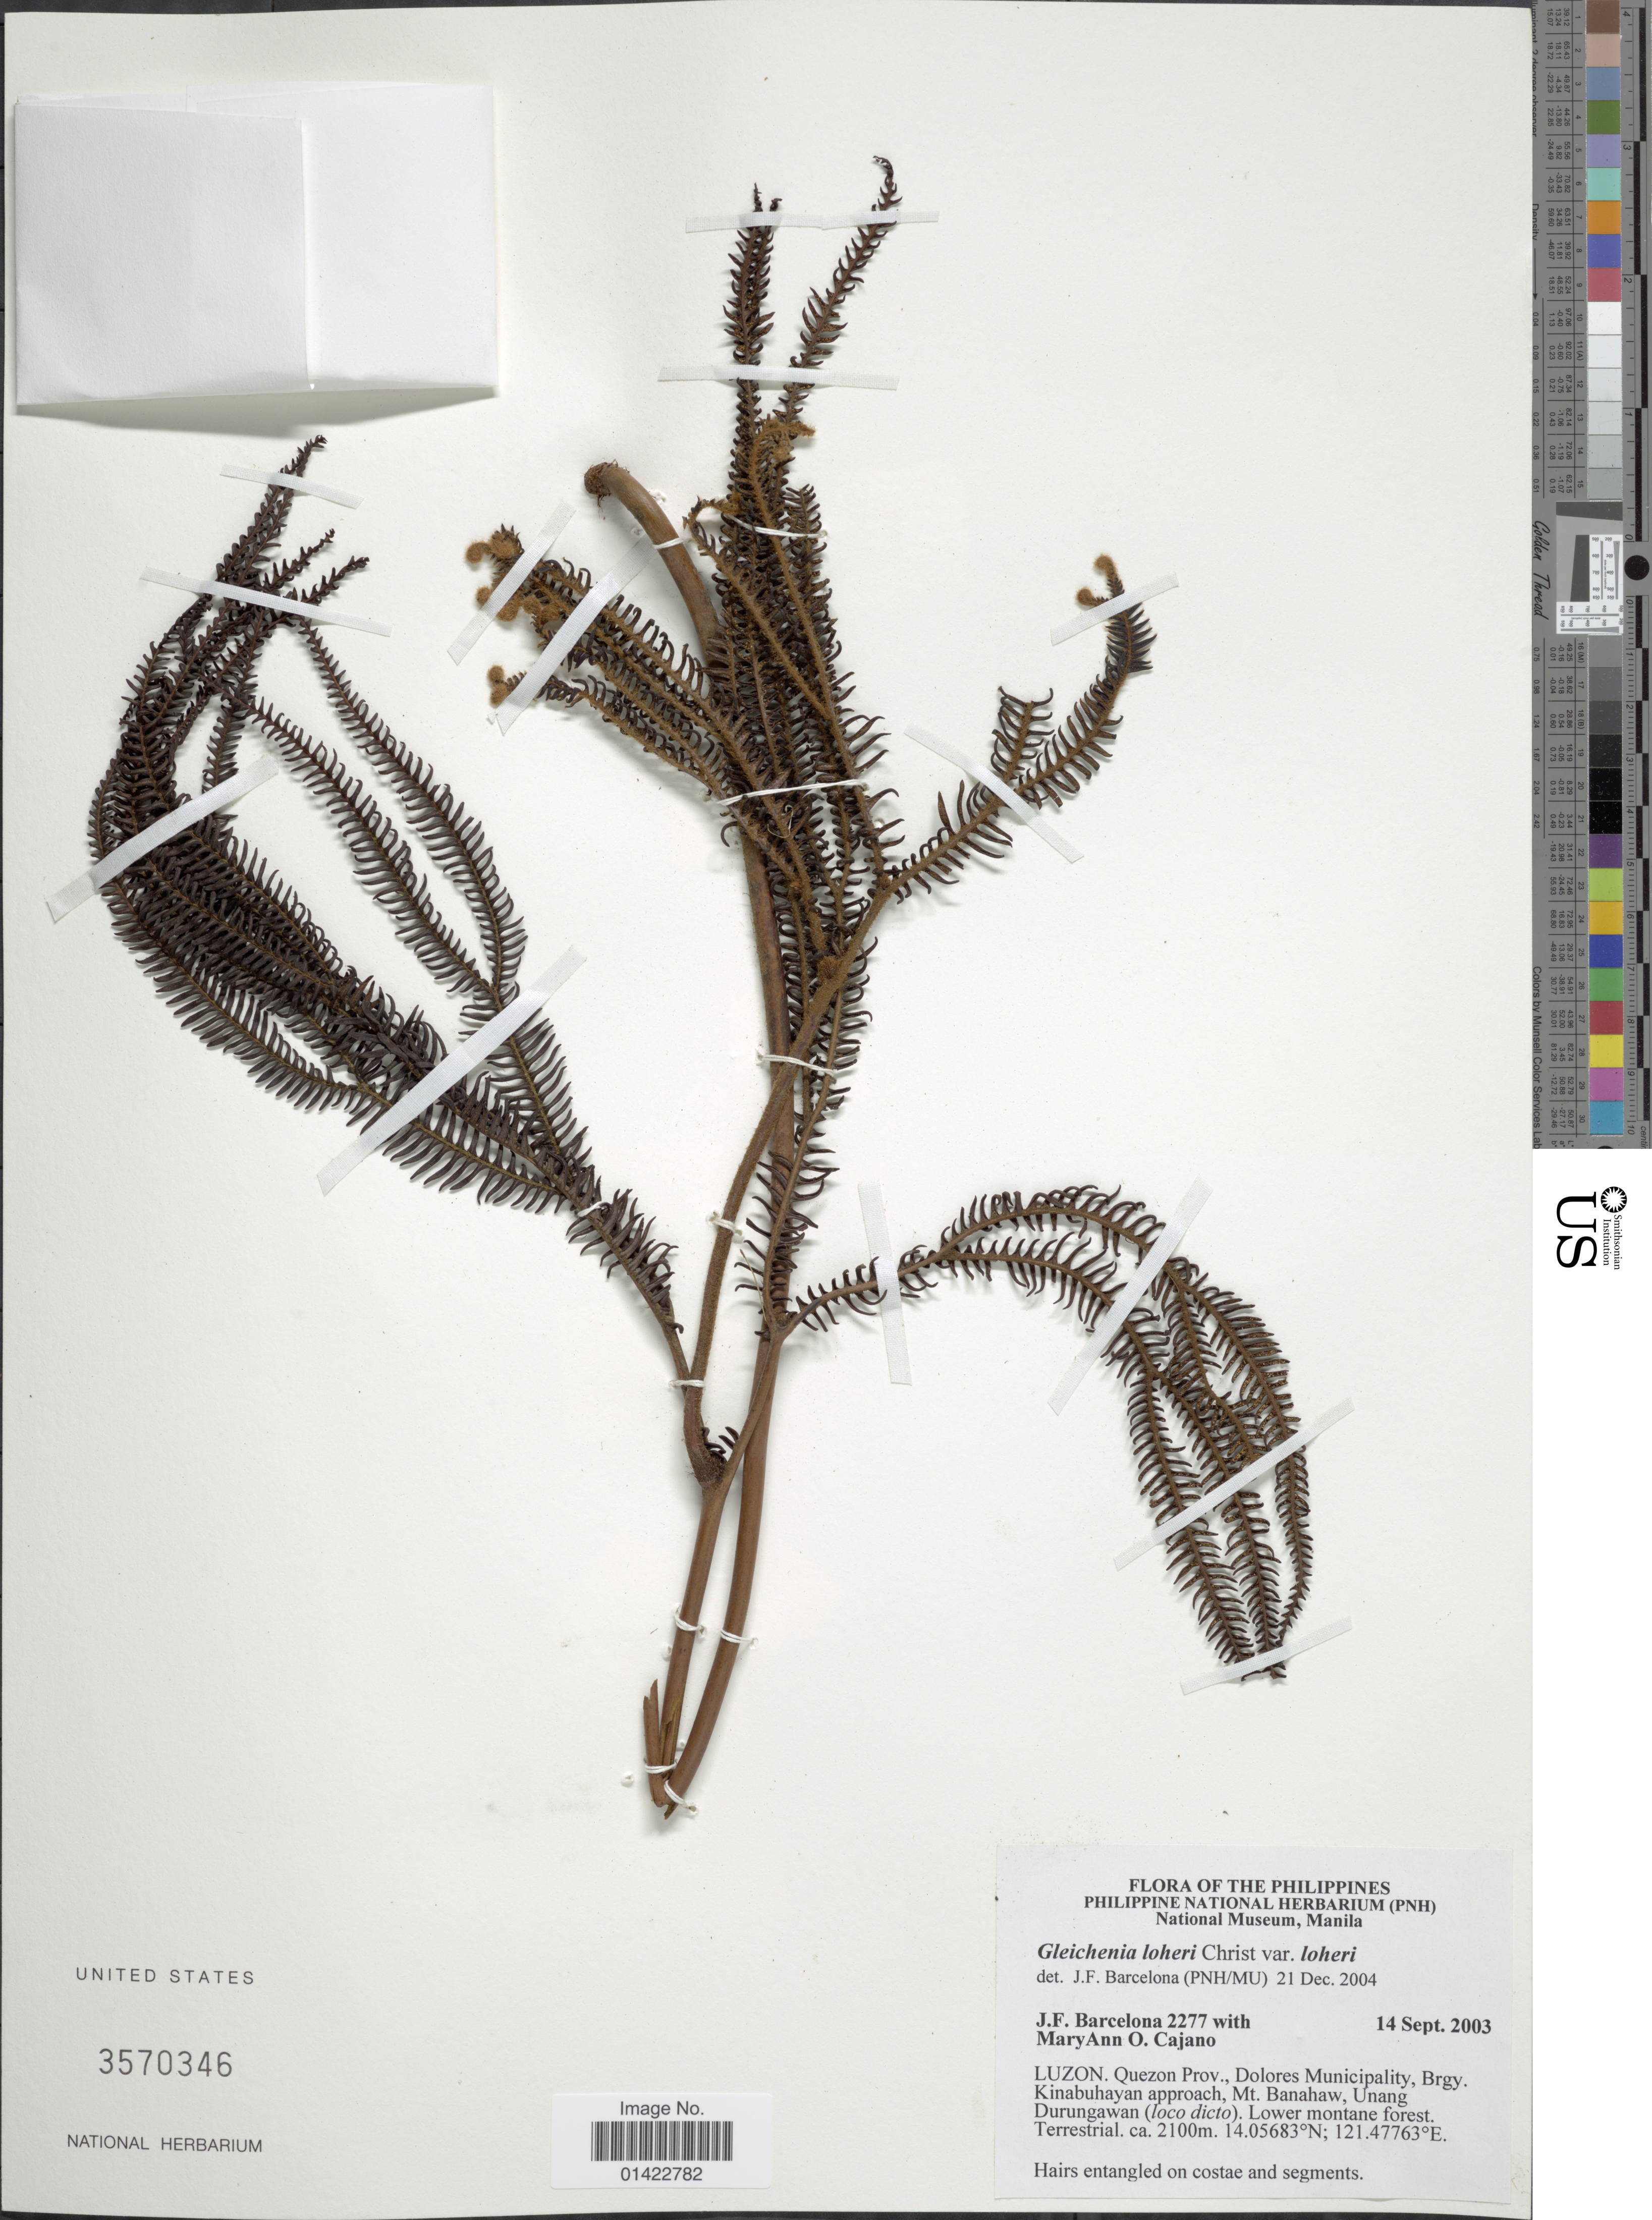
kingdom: Plantae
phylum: Tracheophyta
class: Polypodiopsida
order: Gleicheniales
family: Gleicheniaceae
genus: Sticherus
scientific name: Sticherus loheri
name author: (Christ) Copel.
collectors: J. F. Barcelona & M. Cajano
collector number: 2277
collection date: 2003-09-14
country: Philippines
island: Luzon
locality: Quezon Prov., Dolores Municipality, Brgy. Kinabuhayan approach, Mt. Banahaw, Unang Durungawan (loco dicto).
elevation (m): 2100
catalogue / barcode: US 3570346